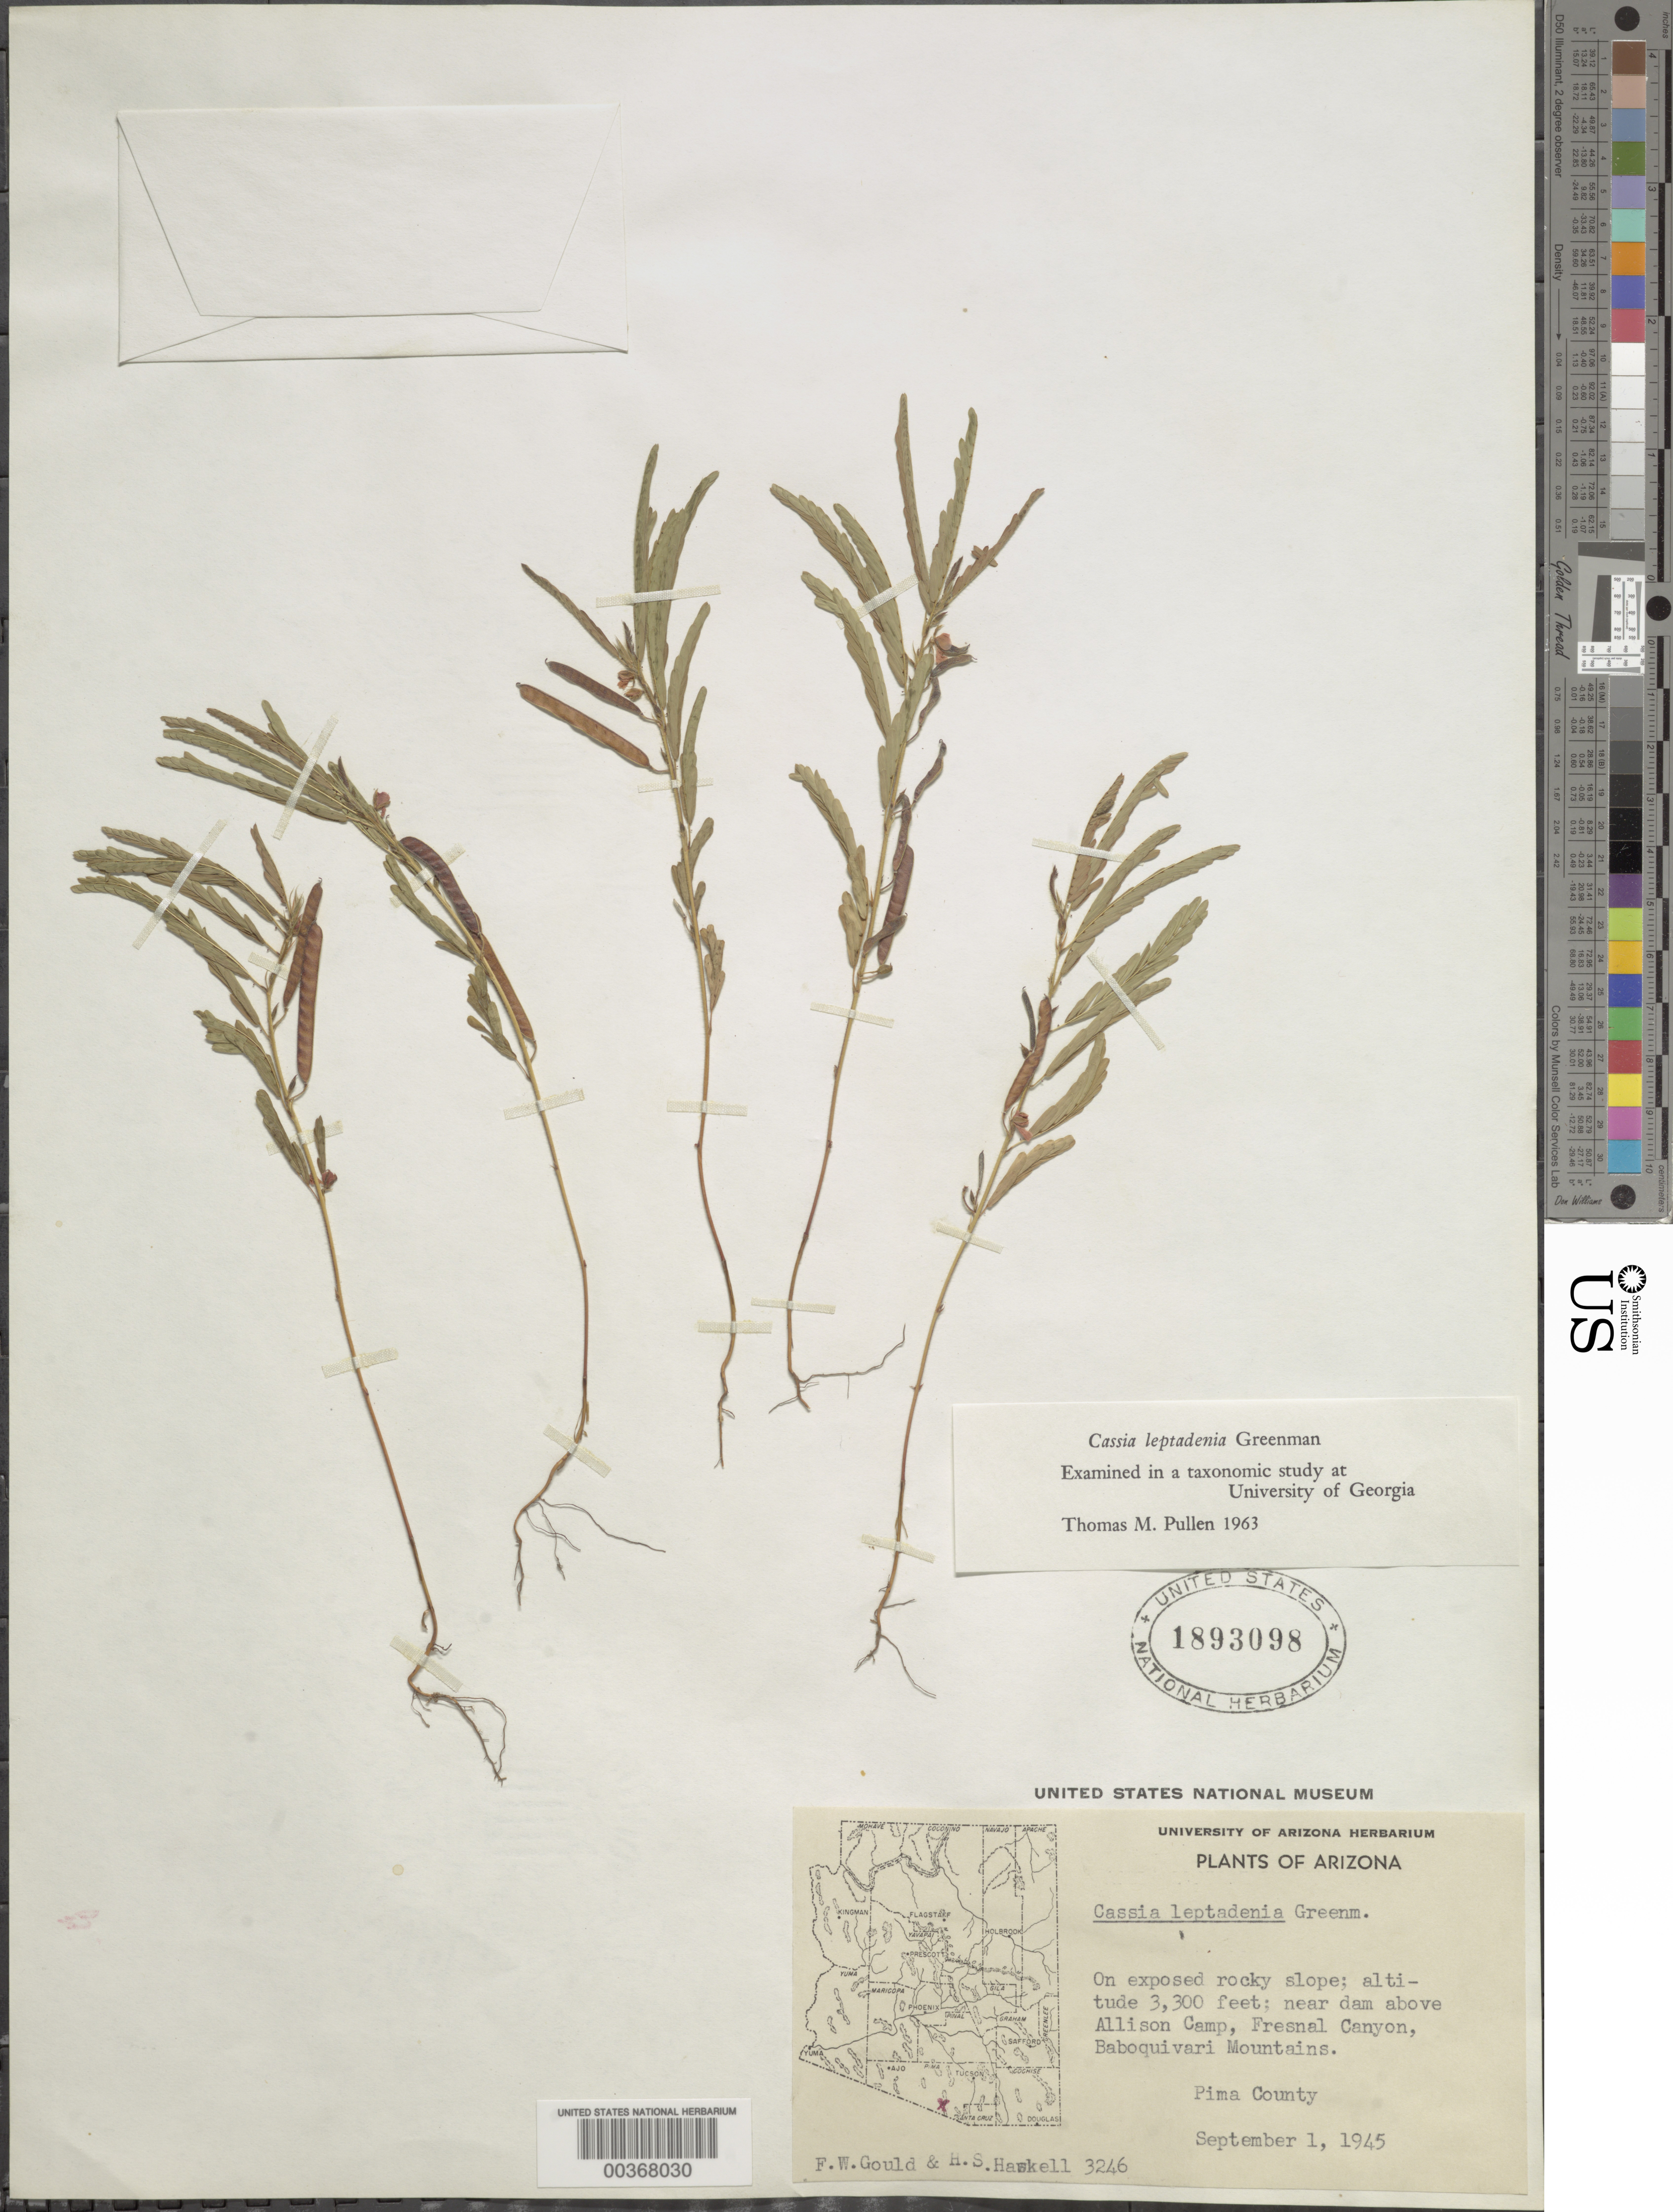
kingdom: Plantae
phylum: Tracheophyta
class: Magnoliopsida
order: Fabales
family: Fabaceae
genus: Chamaecrista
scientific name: Chamaecrista nictitans var. mensalis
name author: (Greenm.) H.S. Irwin & Barneby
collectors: F. W. Gould & H. Haskell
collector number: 3246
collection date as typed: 01 Sep 1945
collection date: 1945-09-01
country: United States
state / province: Arizona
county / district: Pima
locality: Near dam above allison camp, fresnal canyon, boboquivari mountains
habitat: On exposed rocky slope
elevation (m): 1006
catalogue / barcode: US 1893098